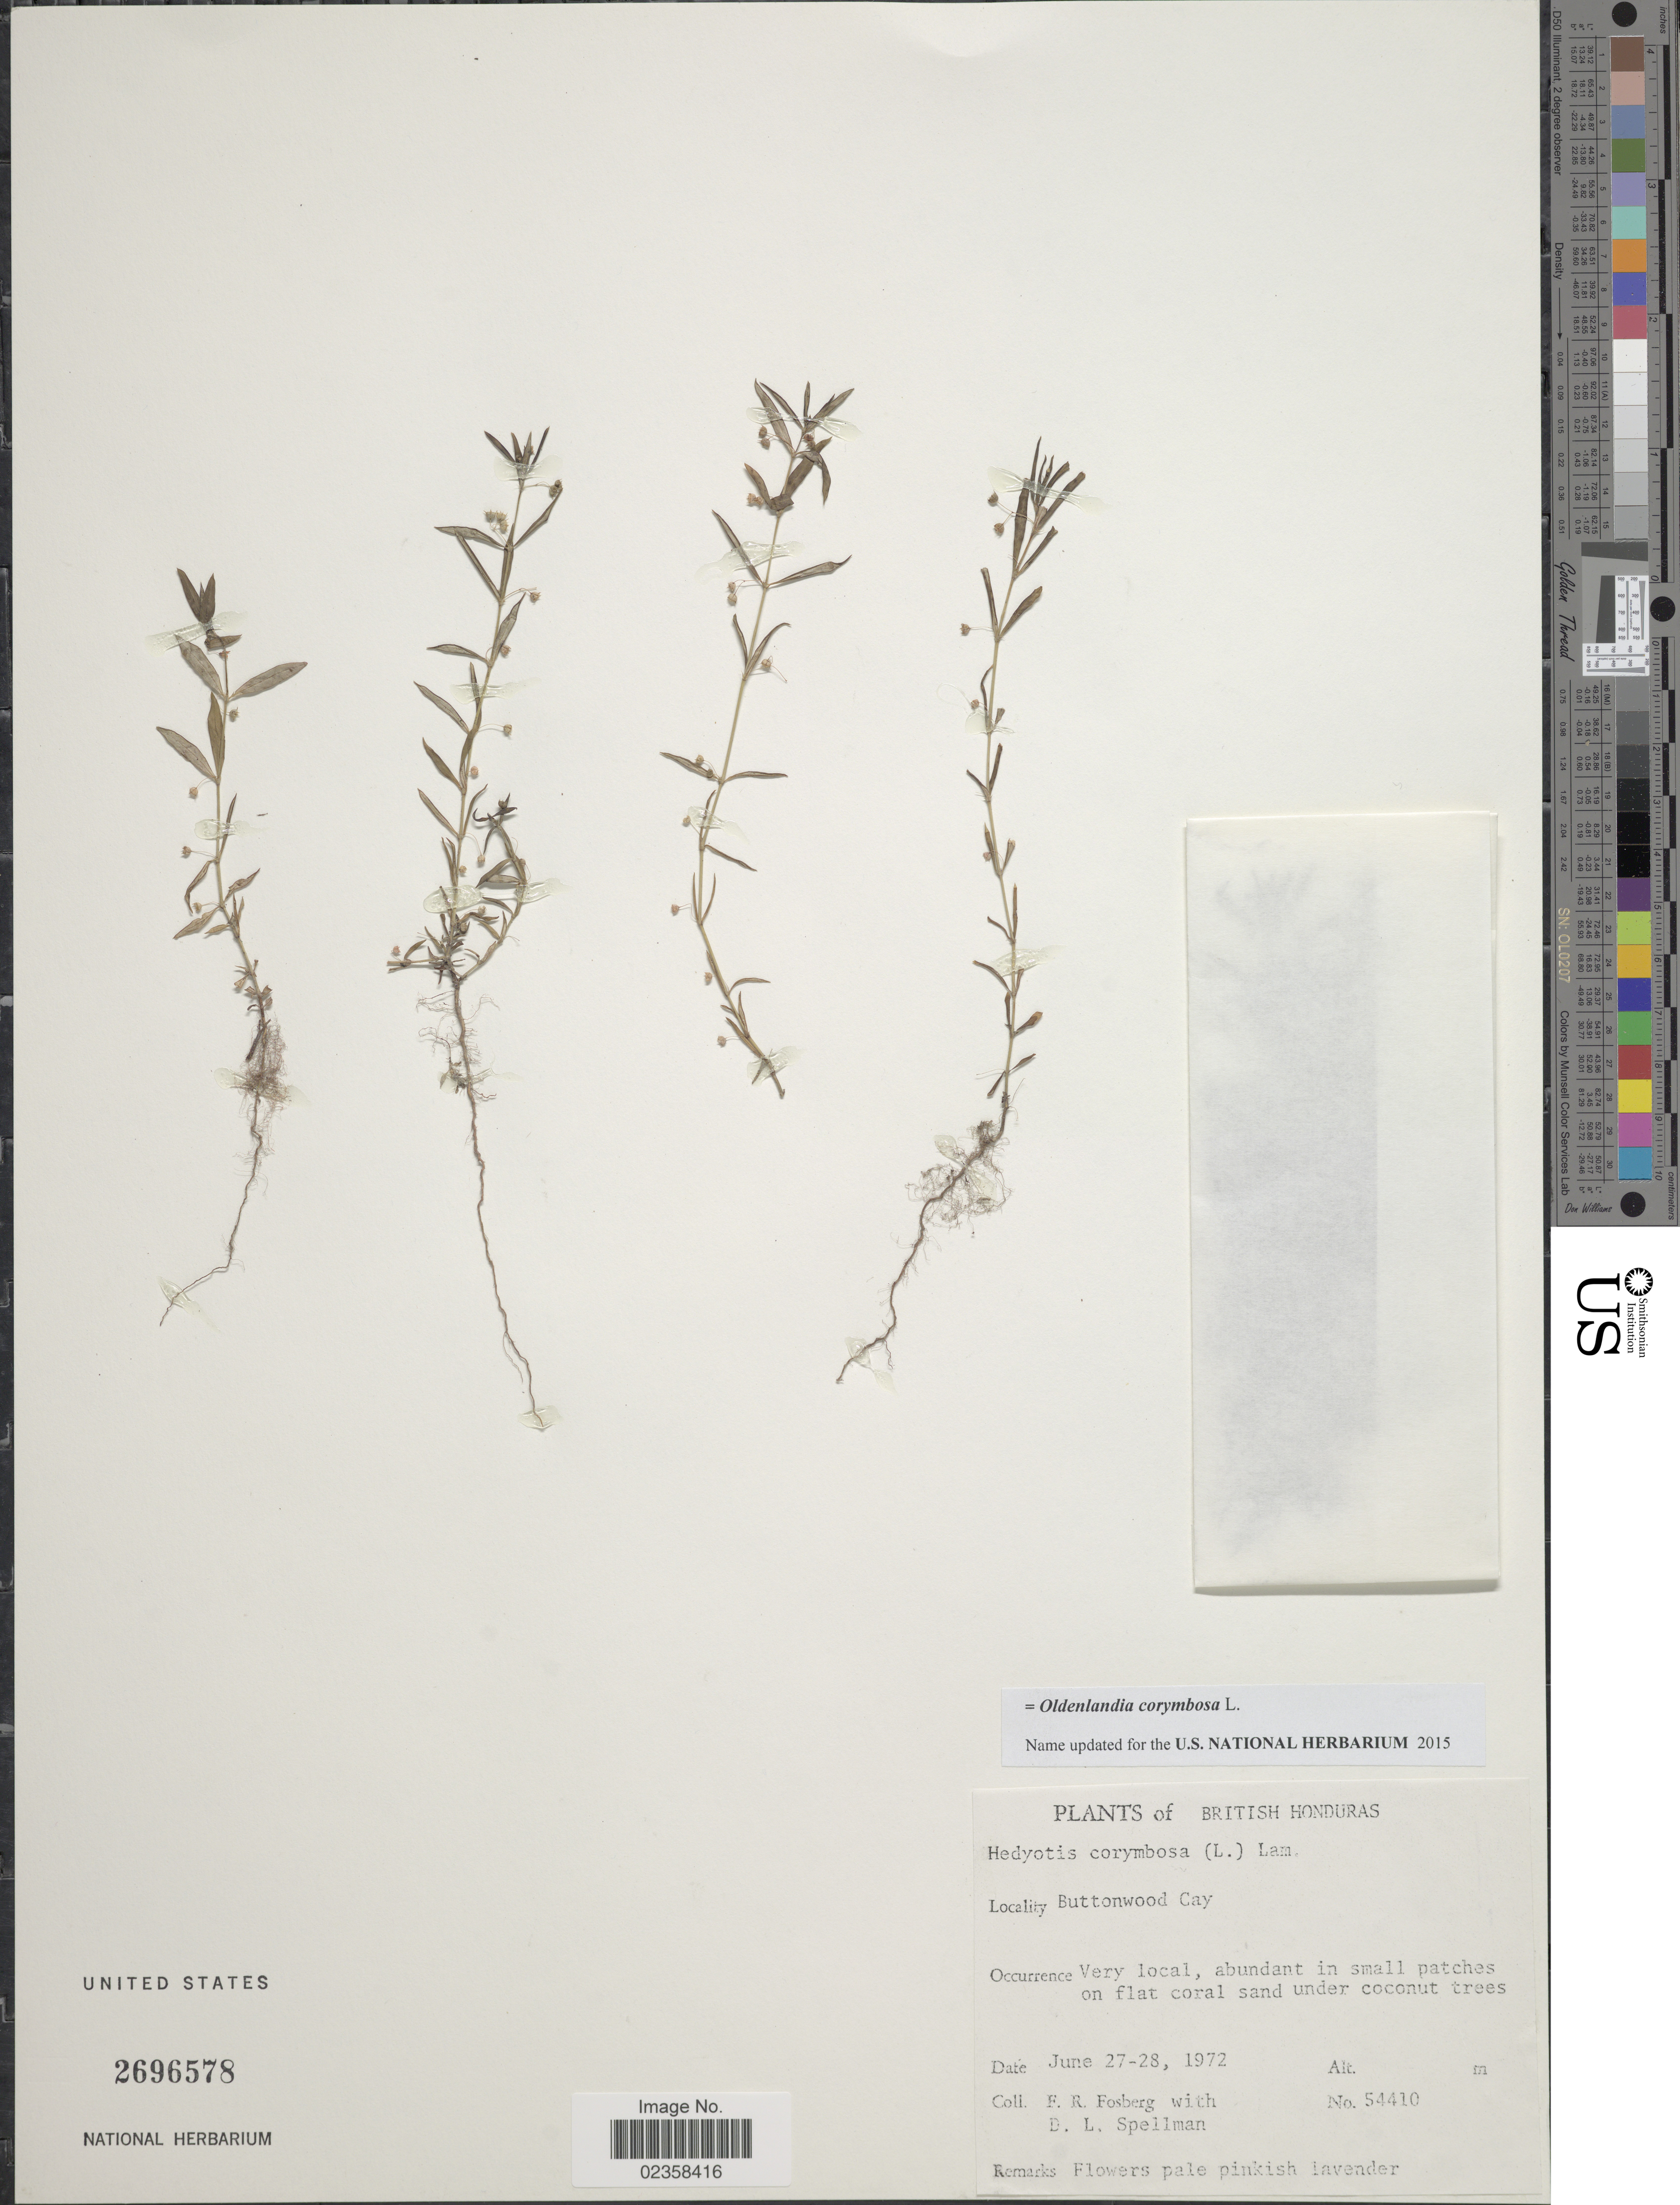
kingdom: Plantae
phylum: Tracheophyta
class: Magnoliopsida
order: Gentianales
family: Rubiaceae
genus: Oldenlandia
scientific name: Oldenlandia corymbosa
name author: L.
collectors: F. R. Fosberg & D. L. Spellman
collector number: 54410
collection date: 1972-06-27/1972-06-28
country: Belize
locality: British Honduras, Buttonwood Cay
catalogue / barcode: US 2696578